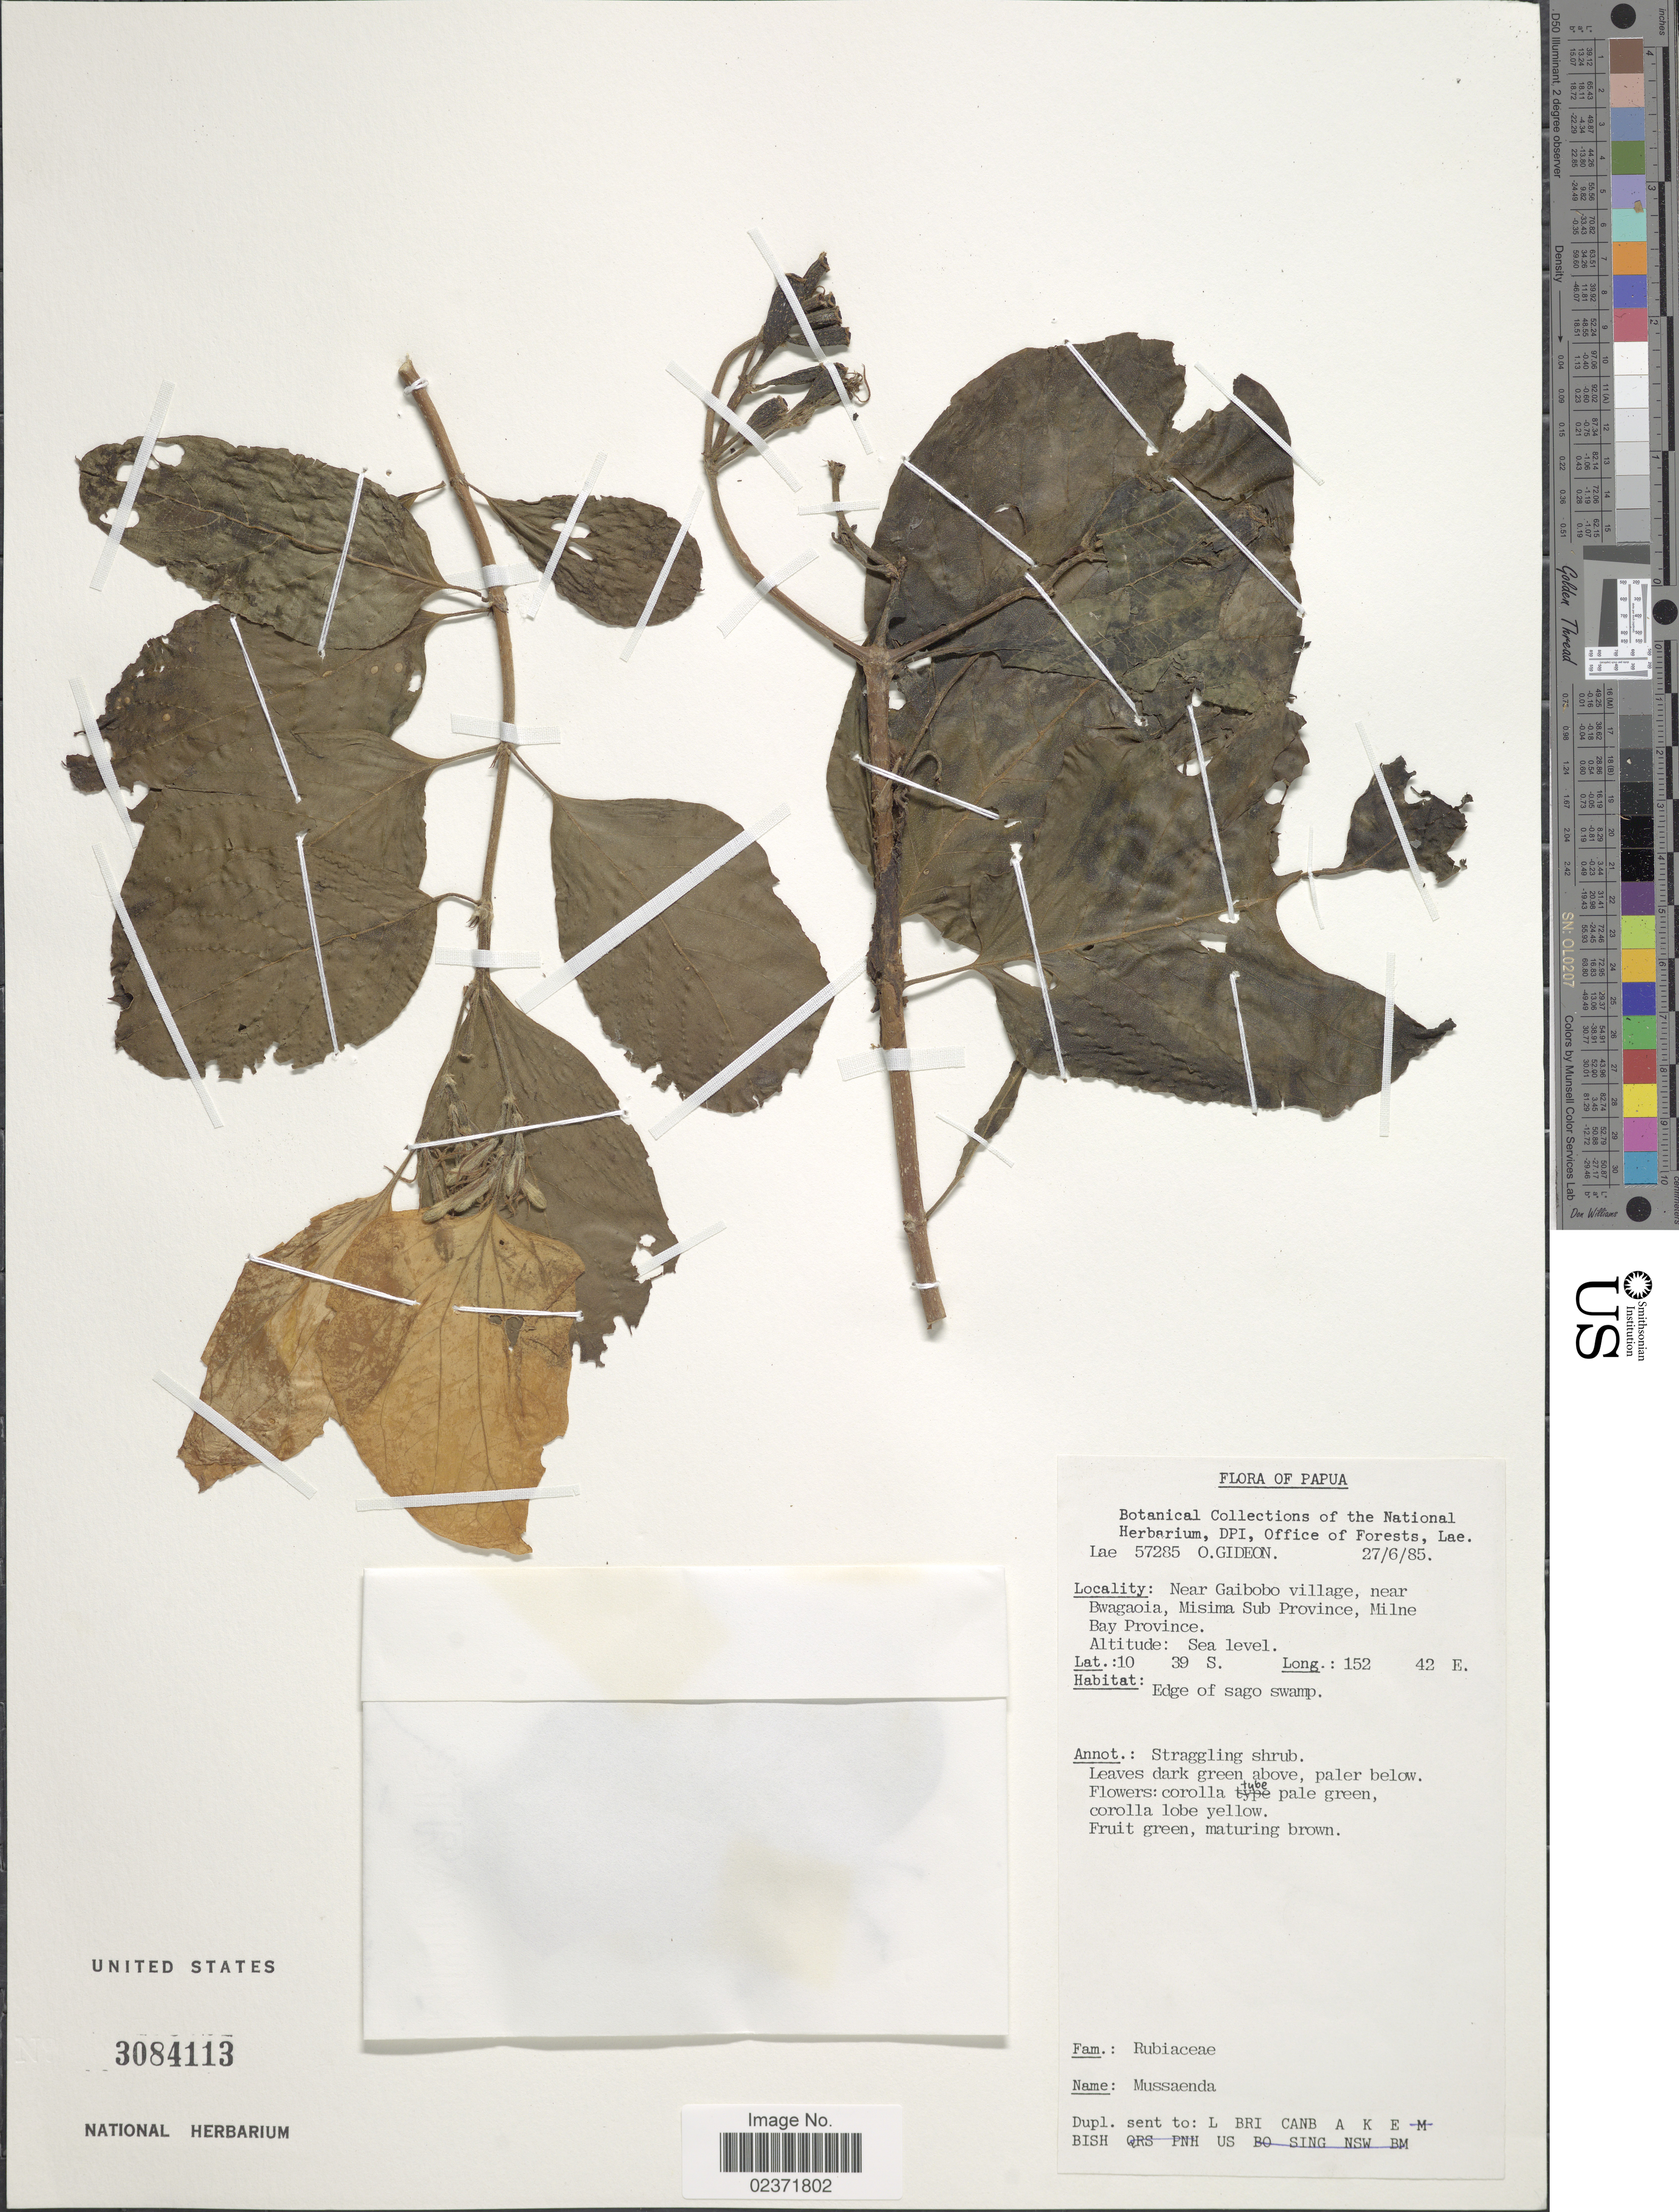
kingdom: Plantae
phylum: Tracheophyta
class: Magnoliopsida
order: Gentianales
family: Rubiaceae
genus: Mussaenda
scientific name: Mussaenda sp.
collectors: O. Gideon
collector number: Lae57285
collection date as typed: Transcribed d/m/y: 27/6/85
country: Papua New Guinea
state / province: Milne Bay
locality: Near Gaibobo village, near Bwagaoia, Misima Sub Province, Milne Bay Province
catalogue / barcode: US 3084113